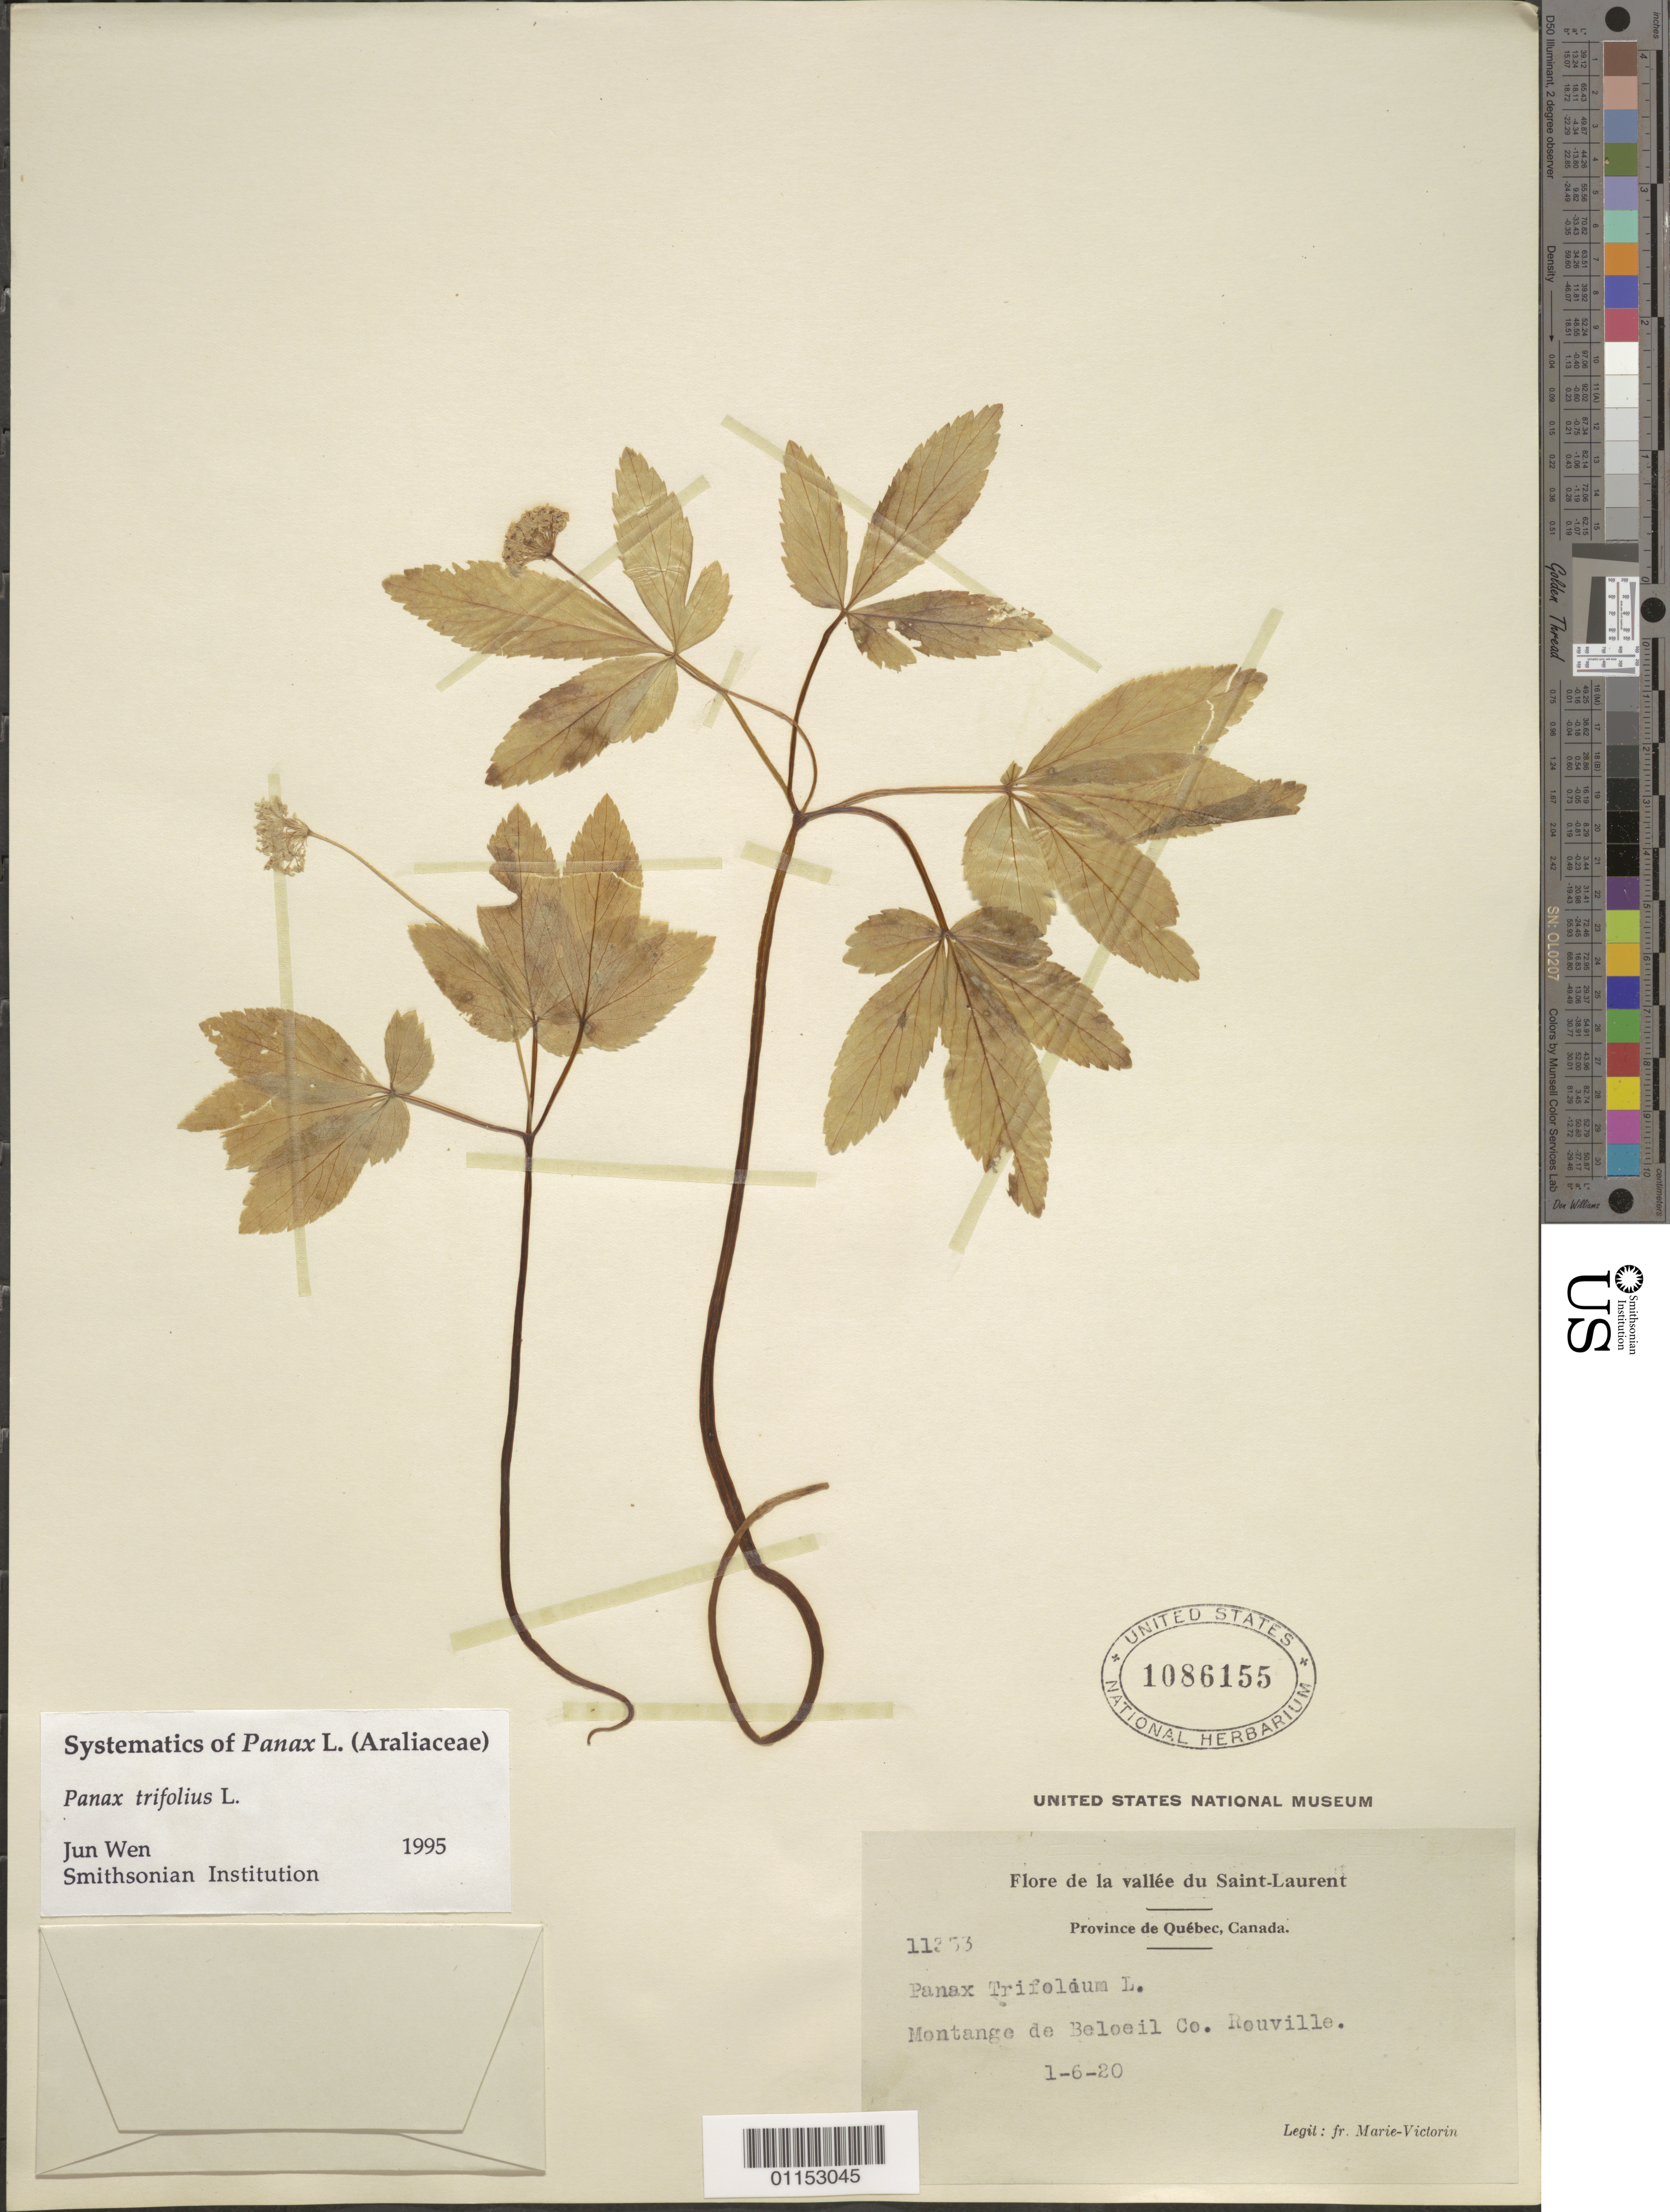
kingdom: Plantae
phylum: Tracheophyta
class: Magnoliopsida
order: Apiales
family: Araliaceae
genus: Panax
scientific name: Panax trifolius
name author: L.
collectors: Fr. Marie-Victorin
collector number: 11353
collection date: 1920-06-01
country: Canada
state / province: Quebec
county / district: Rouville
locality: Montange de Beloeil.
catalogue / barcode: US 1086155